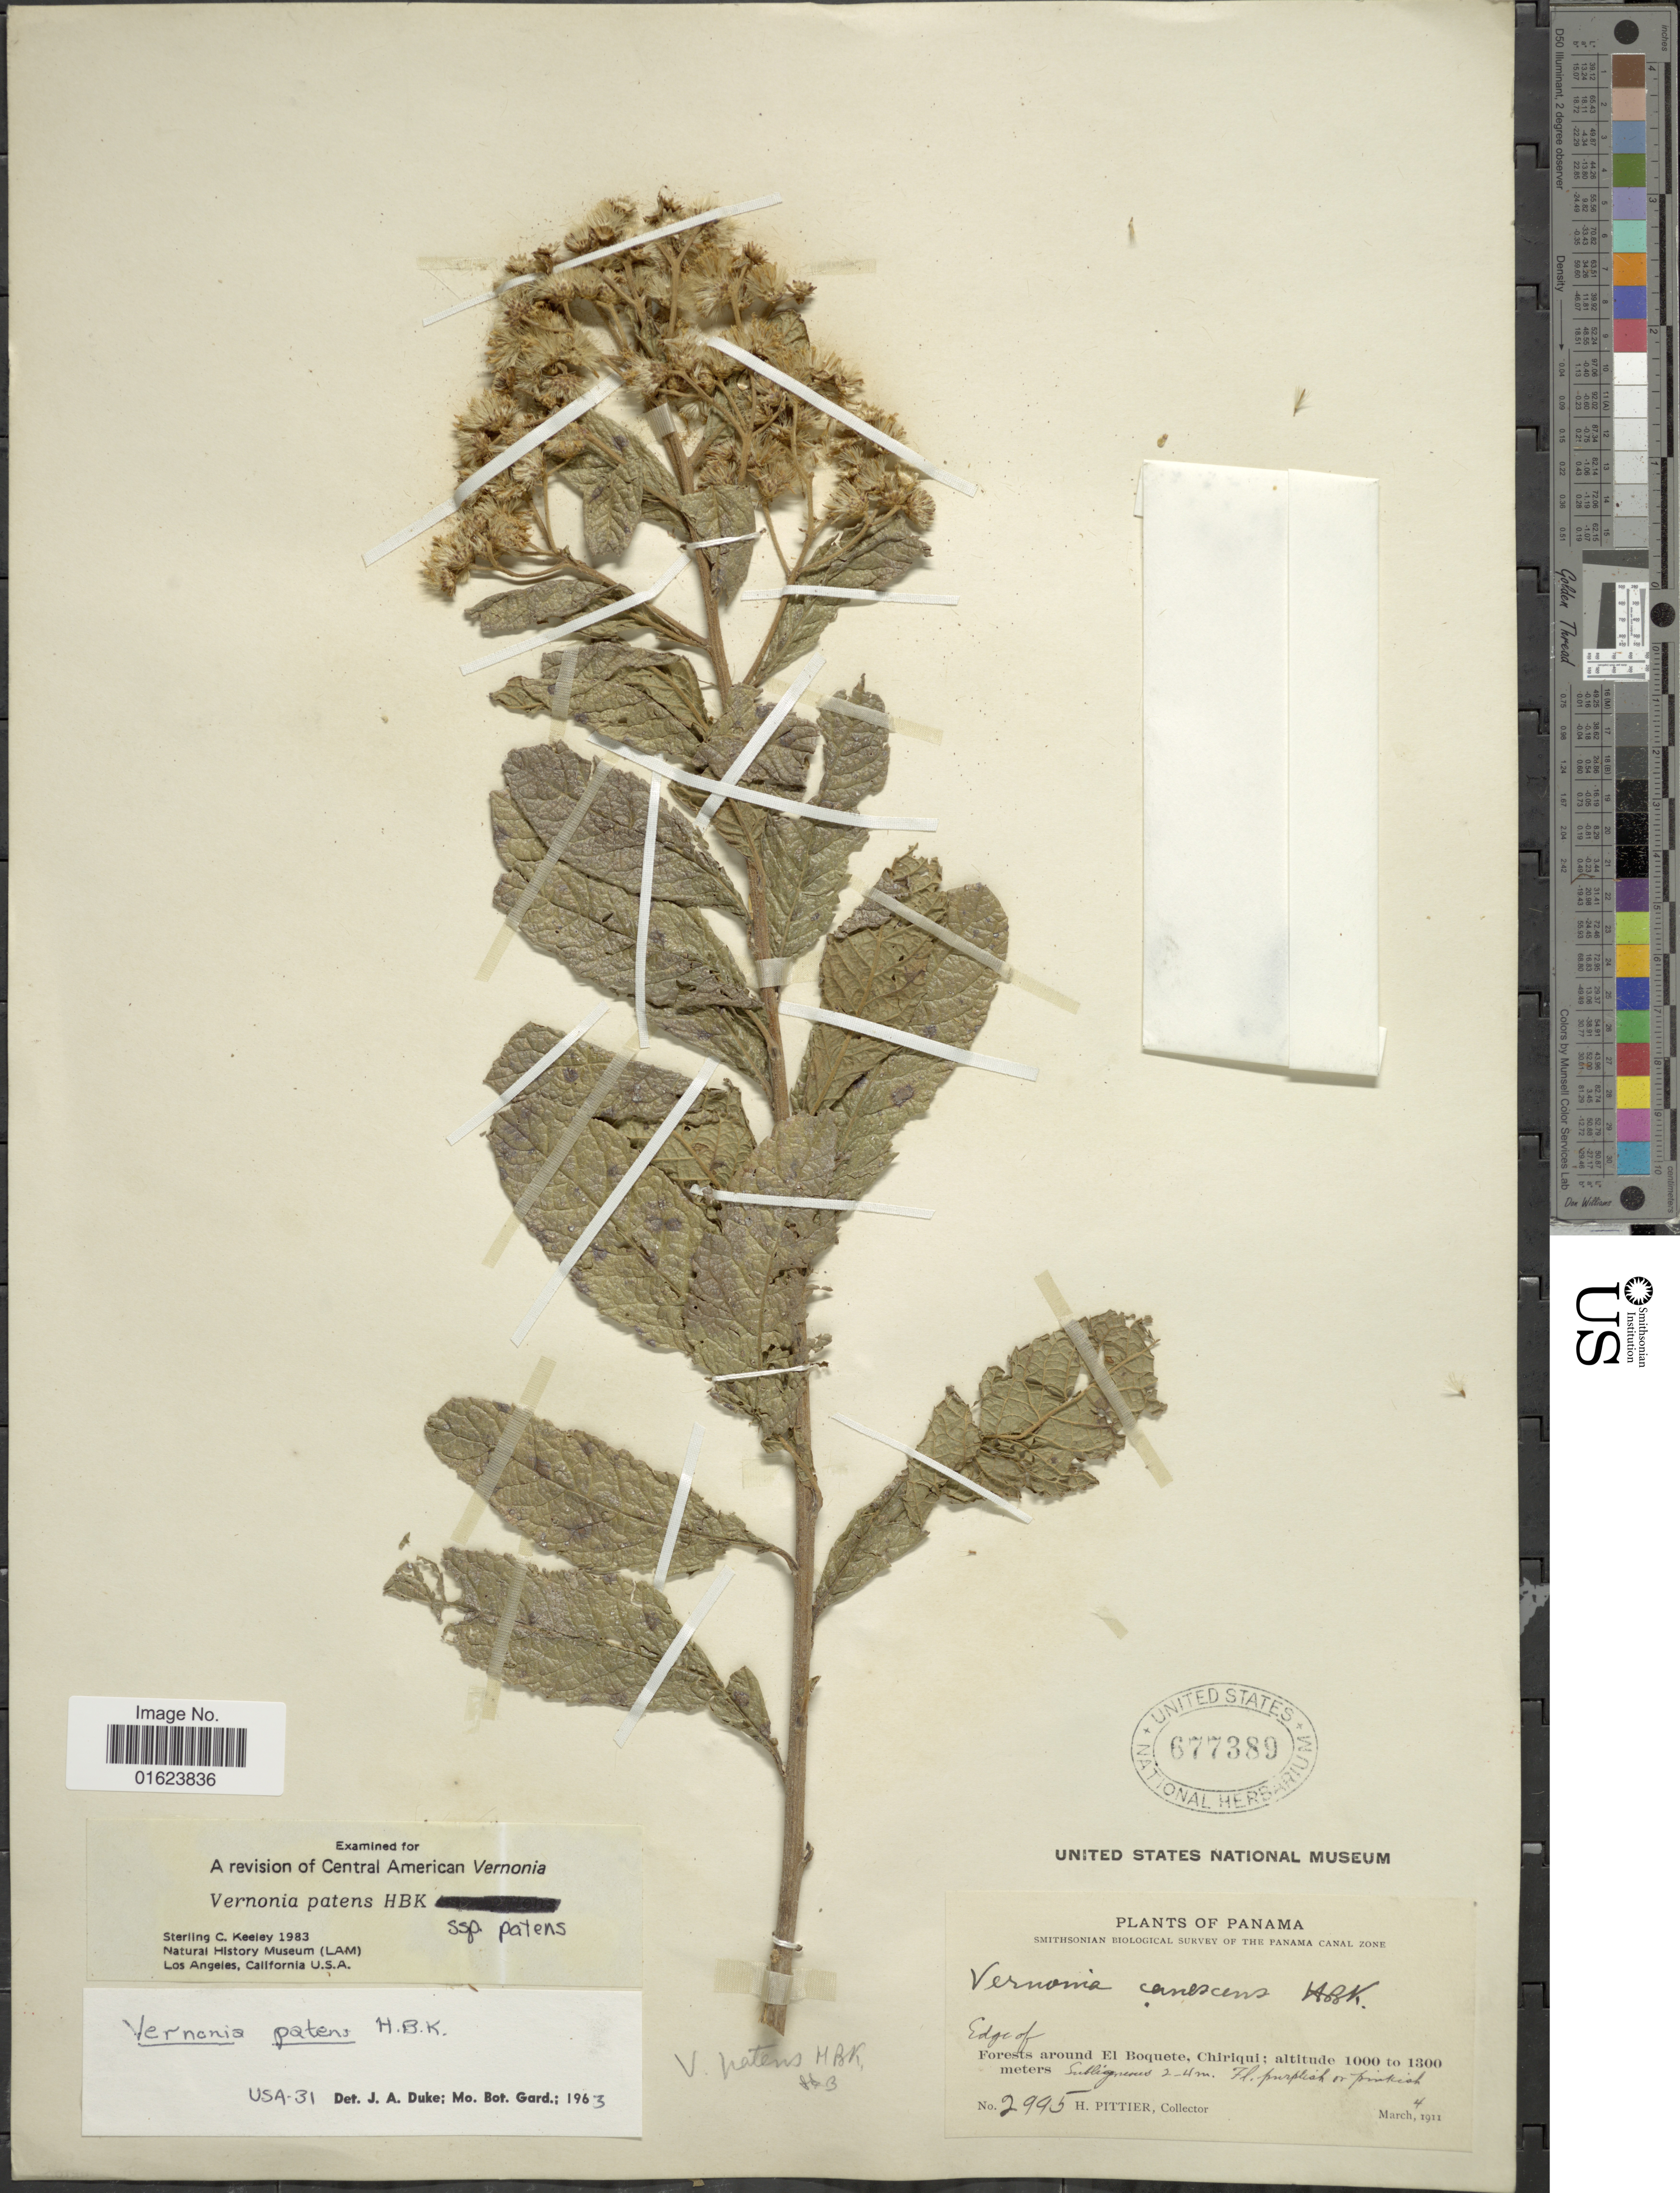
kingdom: Plantae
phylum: Tracheophyta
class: Magnoliopsida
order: Asterales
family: Asteraceae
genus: Vernonanthura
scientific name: Vernonanthura patens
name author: (Kunth) H. Rob.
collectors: H. F. Pittier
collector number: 2995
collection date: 1911-03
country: Panama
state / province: Chiriqui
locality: Forests around El Boquete, Chiriqui.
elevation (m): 1000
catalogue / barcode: US 677389